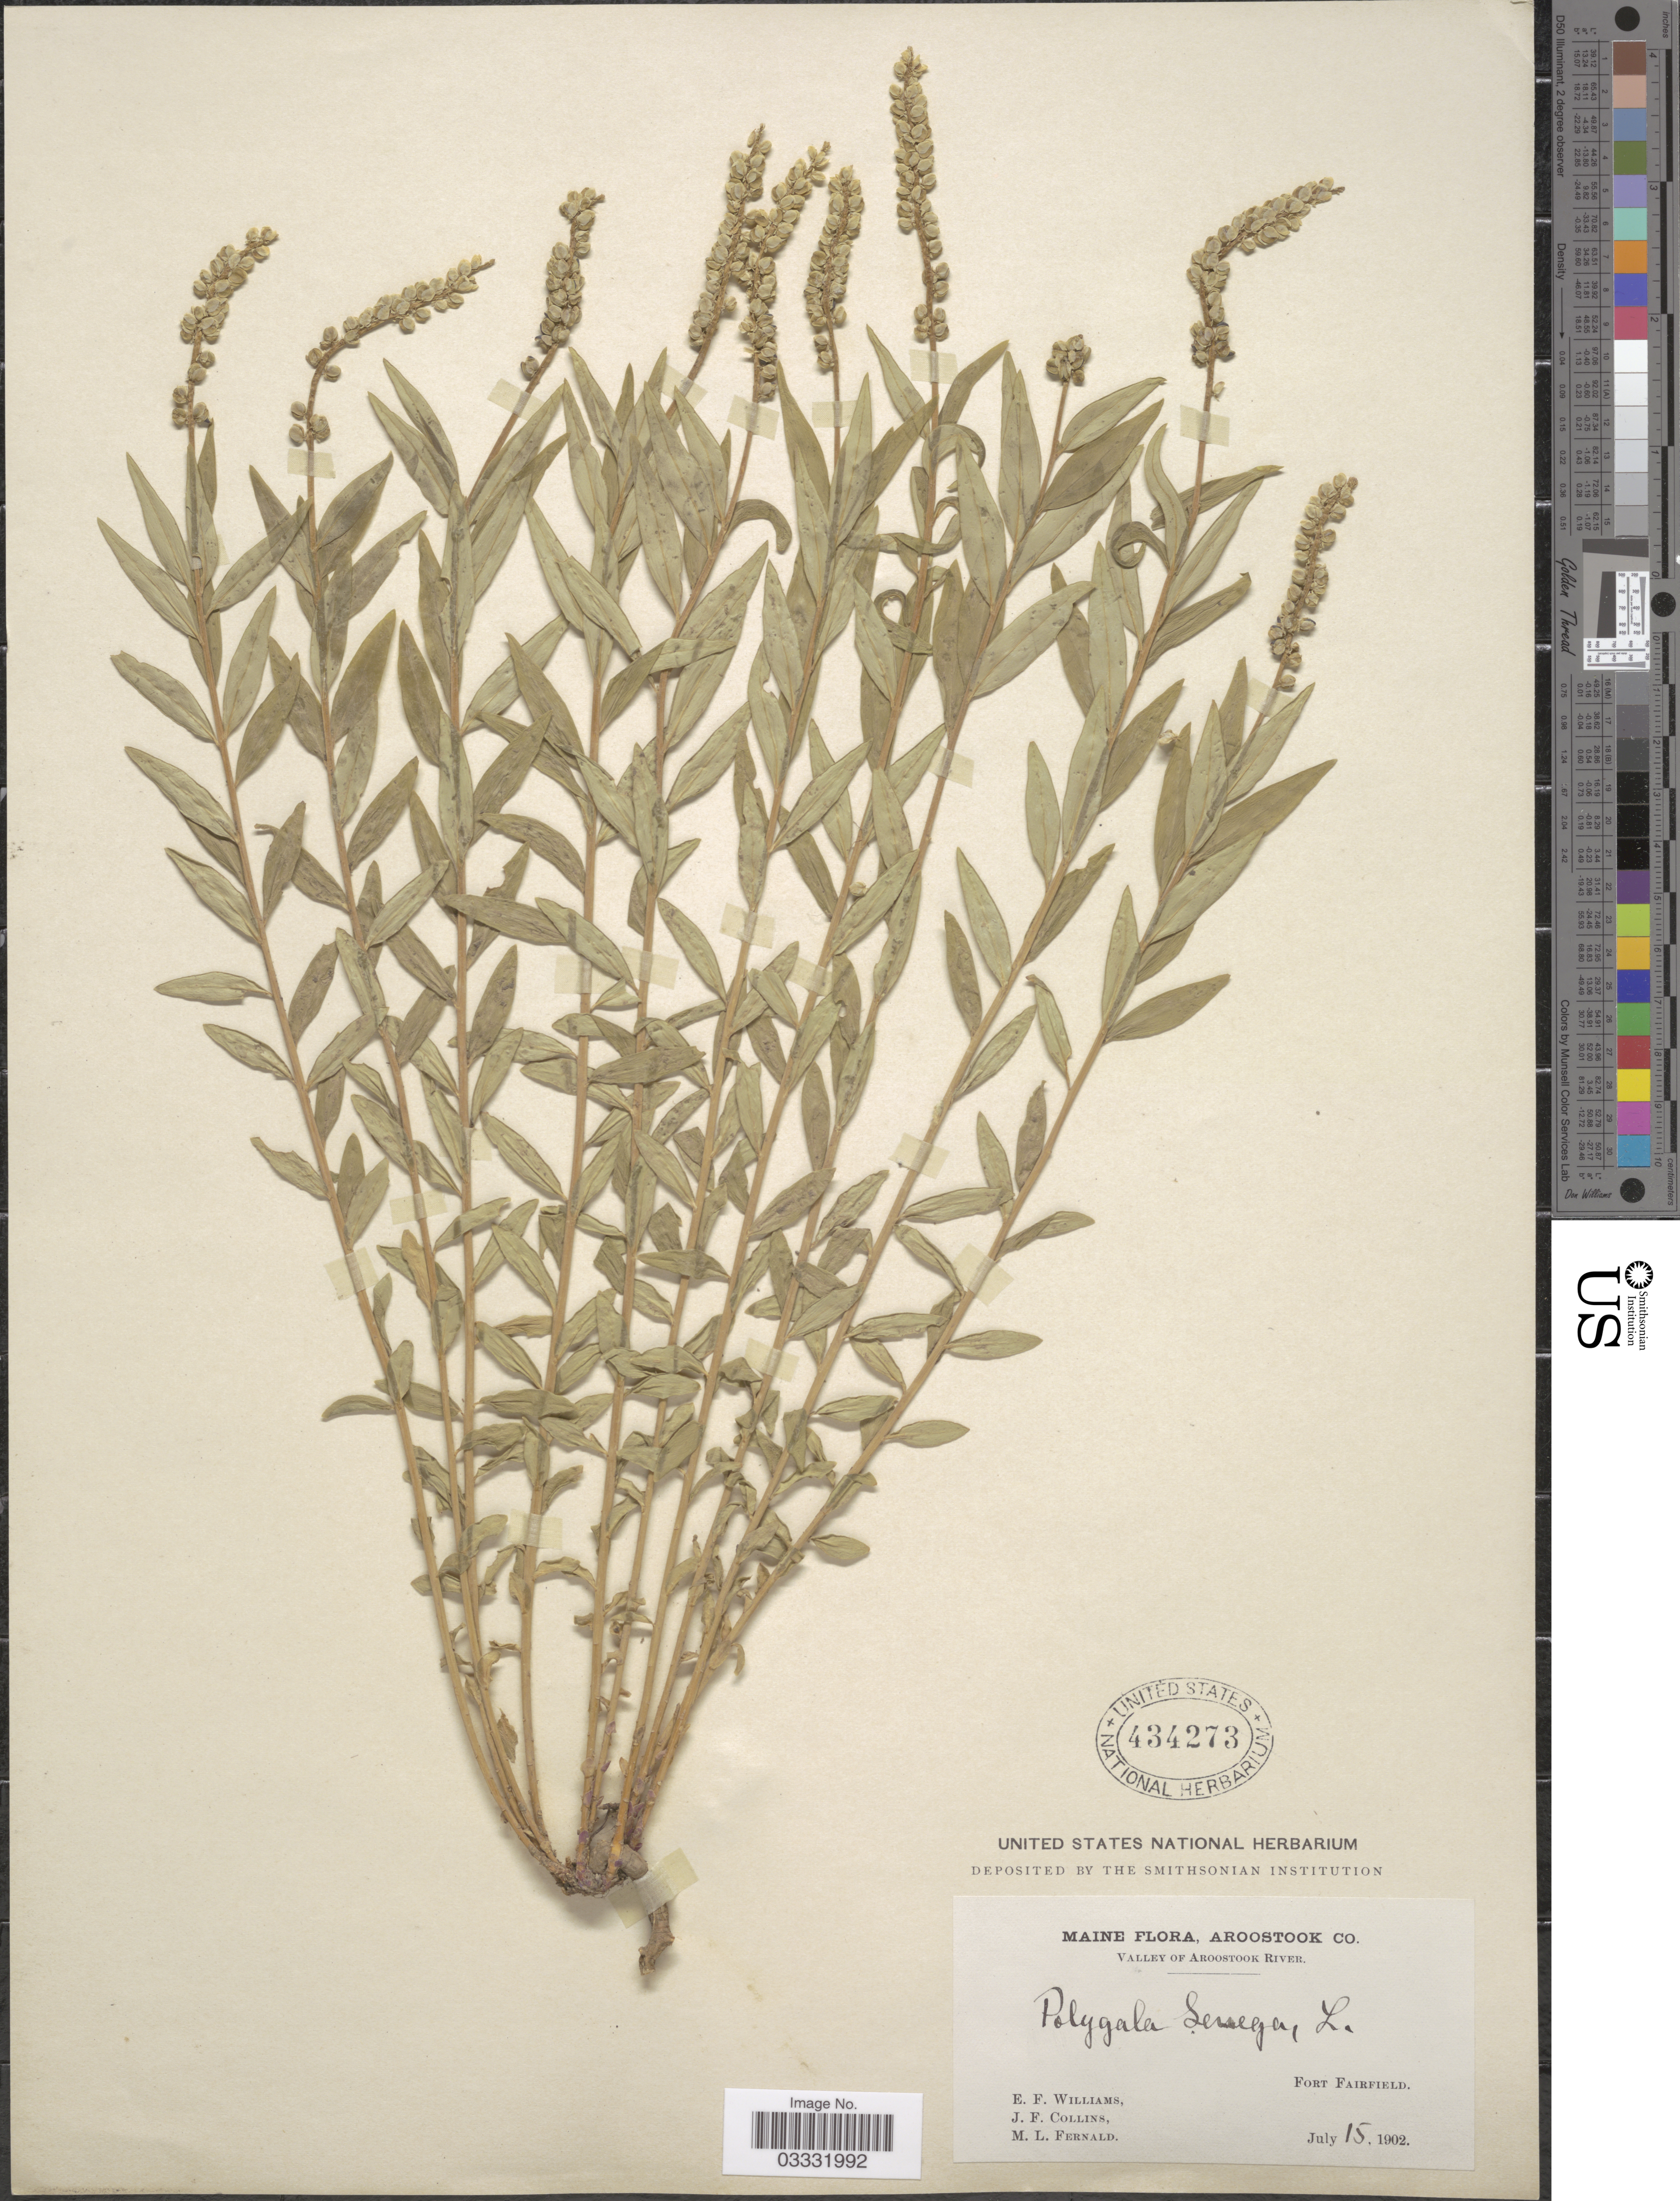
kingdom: Plantae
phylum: Tracheophyta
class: Magnoliopsida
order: Fabales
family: Polygalaceae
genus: Polygala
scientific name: Polygala senega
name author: L.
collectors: E. Williams, J. Collins & M. L. Fernald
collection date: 1902-07-15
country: United States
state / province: Maine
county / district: Aroostook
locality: Valley of Aroostook River. Fort Fairfield.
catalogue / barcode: US 434273